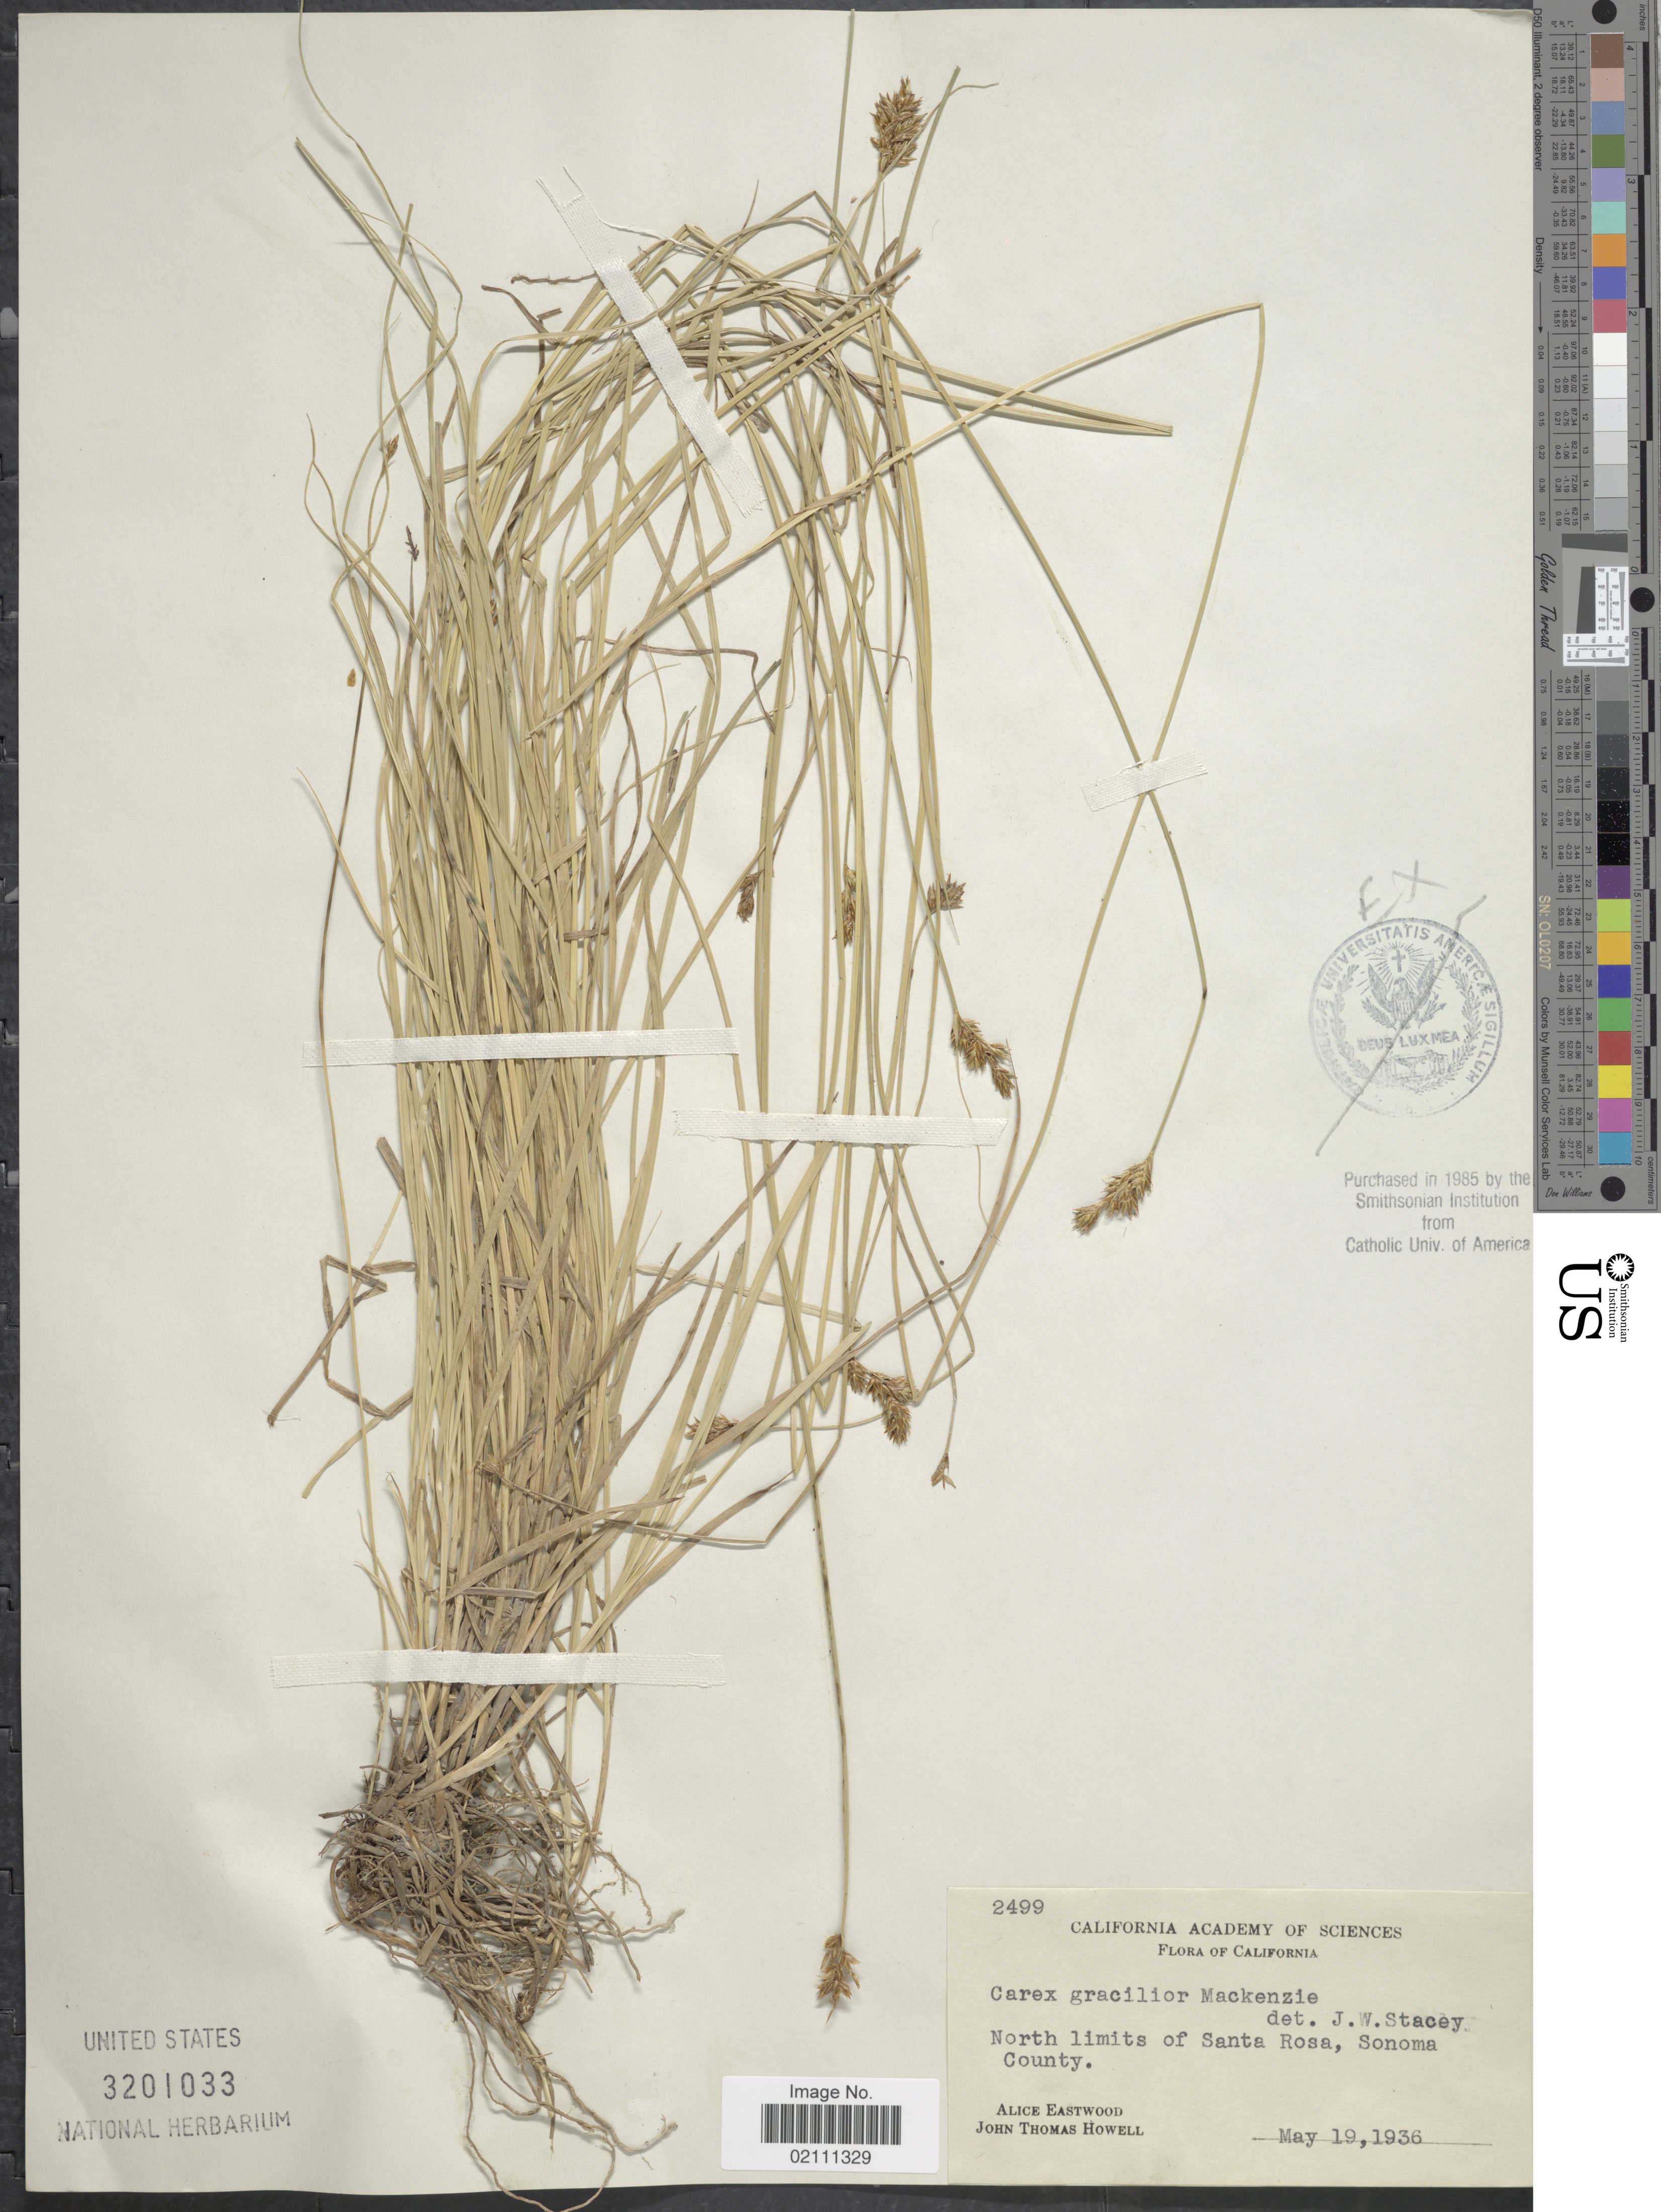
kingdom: Plantae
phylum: Tracheophyta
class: Liliopsida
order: Poales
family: Cyperaceae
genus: Carex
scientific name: Carex gracilior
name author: Mack.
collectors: A. Eastwood & J. T. Howell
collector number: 2499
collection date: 1936-05-19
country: United States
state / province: California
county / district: Sonoma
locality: North limits of Santa Rosa, Sonoma County.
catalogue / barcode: US 3201033